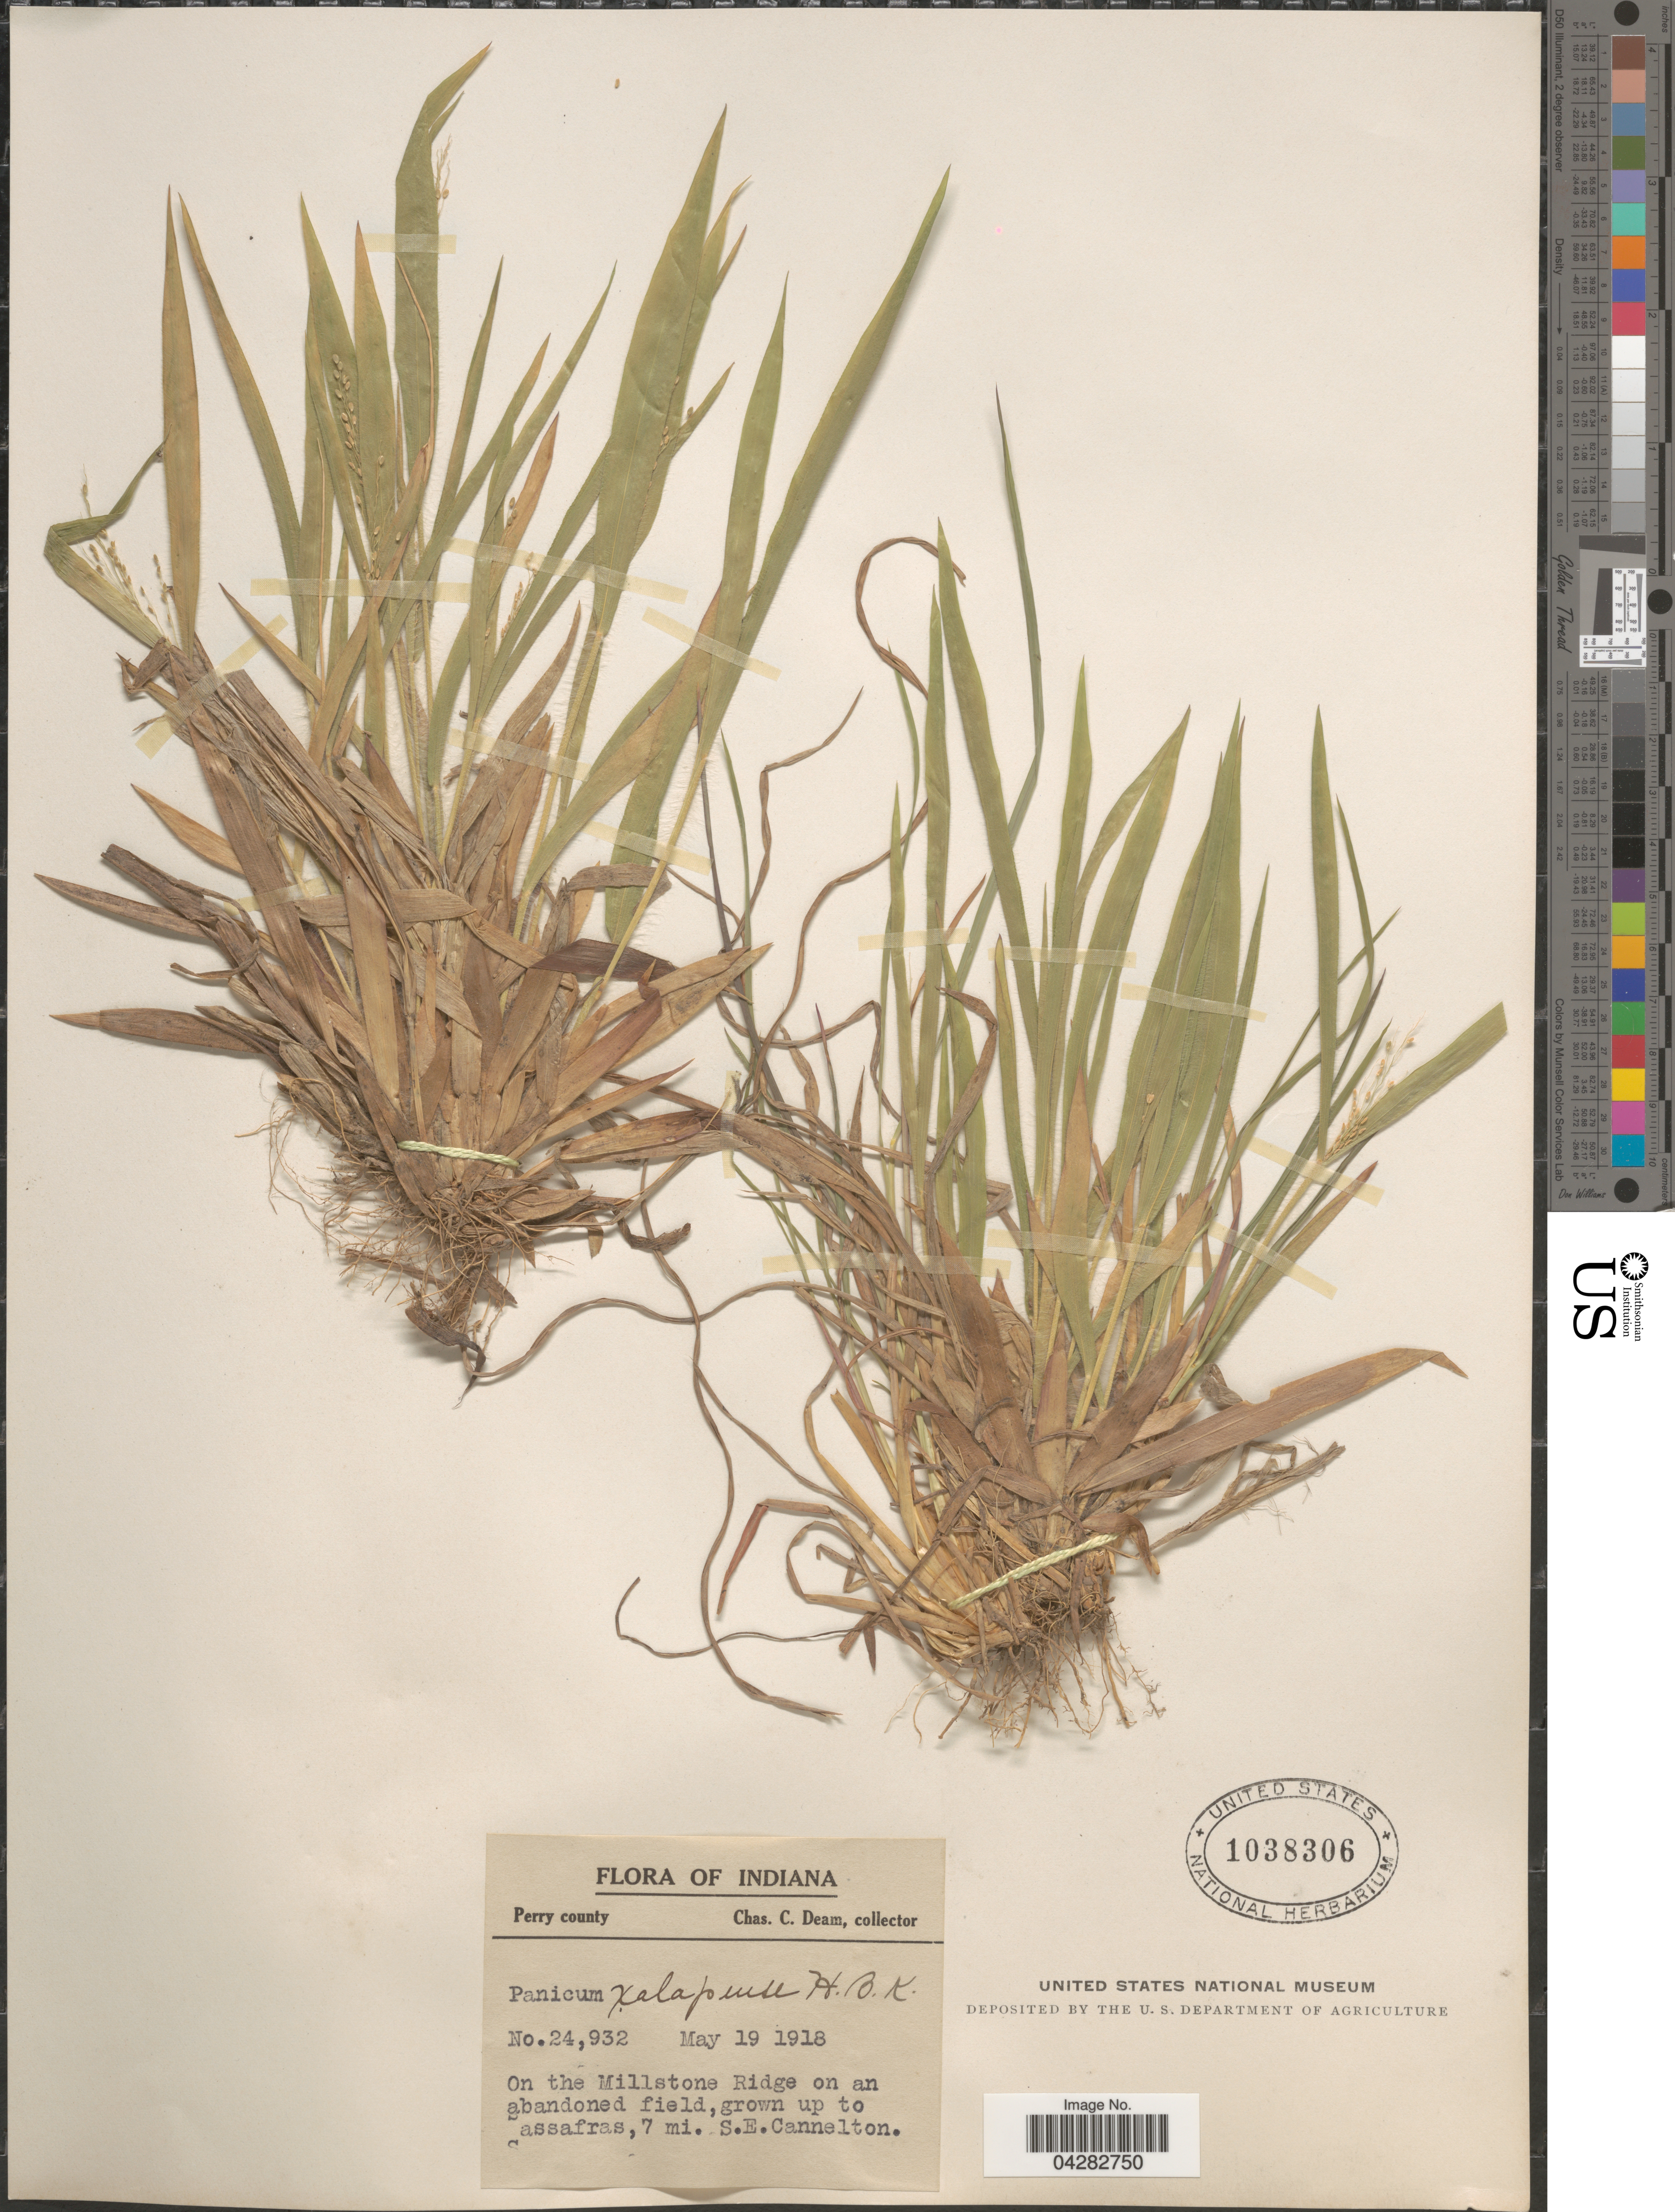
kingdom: Plantae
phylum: Tracheophyta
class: Liliopsida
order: Poales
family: Poaceae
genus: Dichanthelium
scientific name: Dichanthelium laxiflorum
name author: (Lam.) Gould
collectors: C. C. Deam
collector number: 24932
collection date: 1918-05-19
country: United States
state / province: Indiana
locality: Perry county. On the Millstone Ridge on an abandoned field, grown up to assafras, 7 mi. S.E.Cannelton.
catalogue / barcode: US 1038306